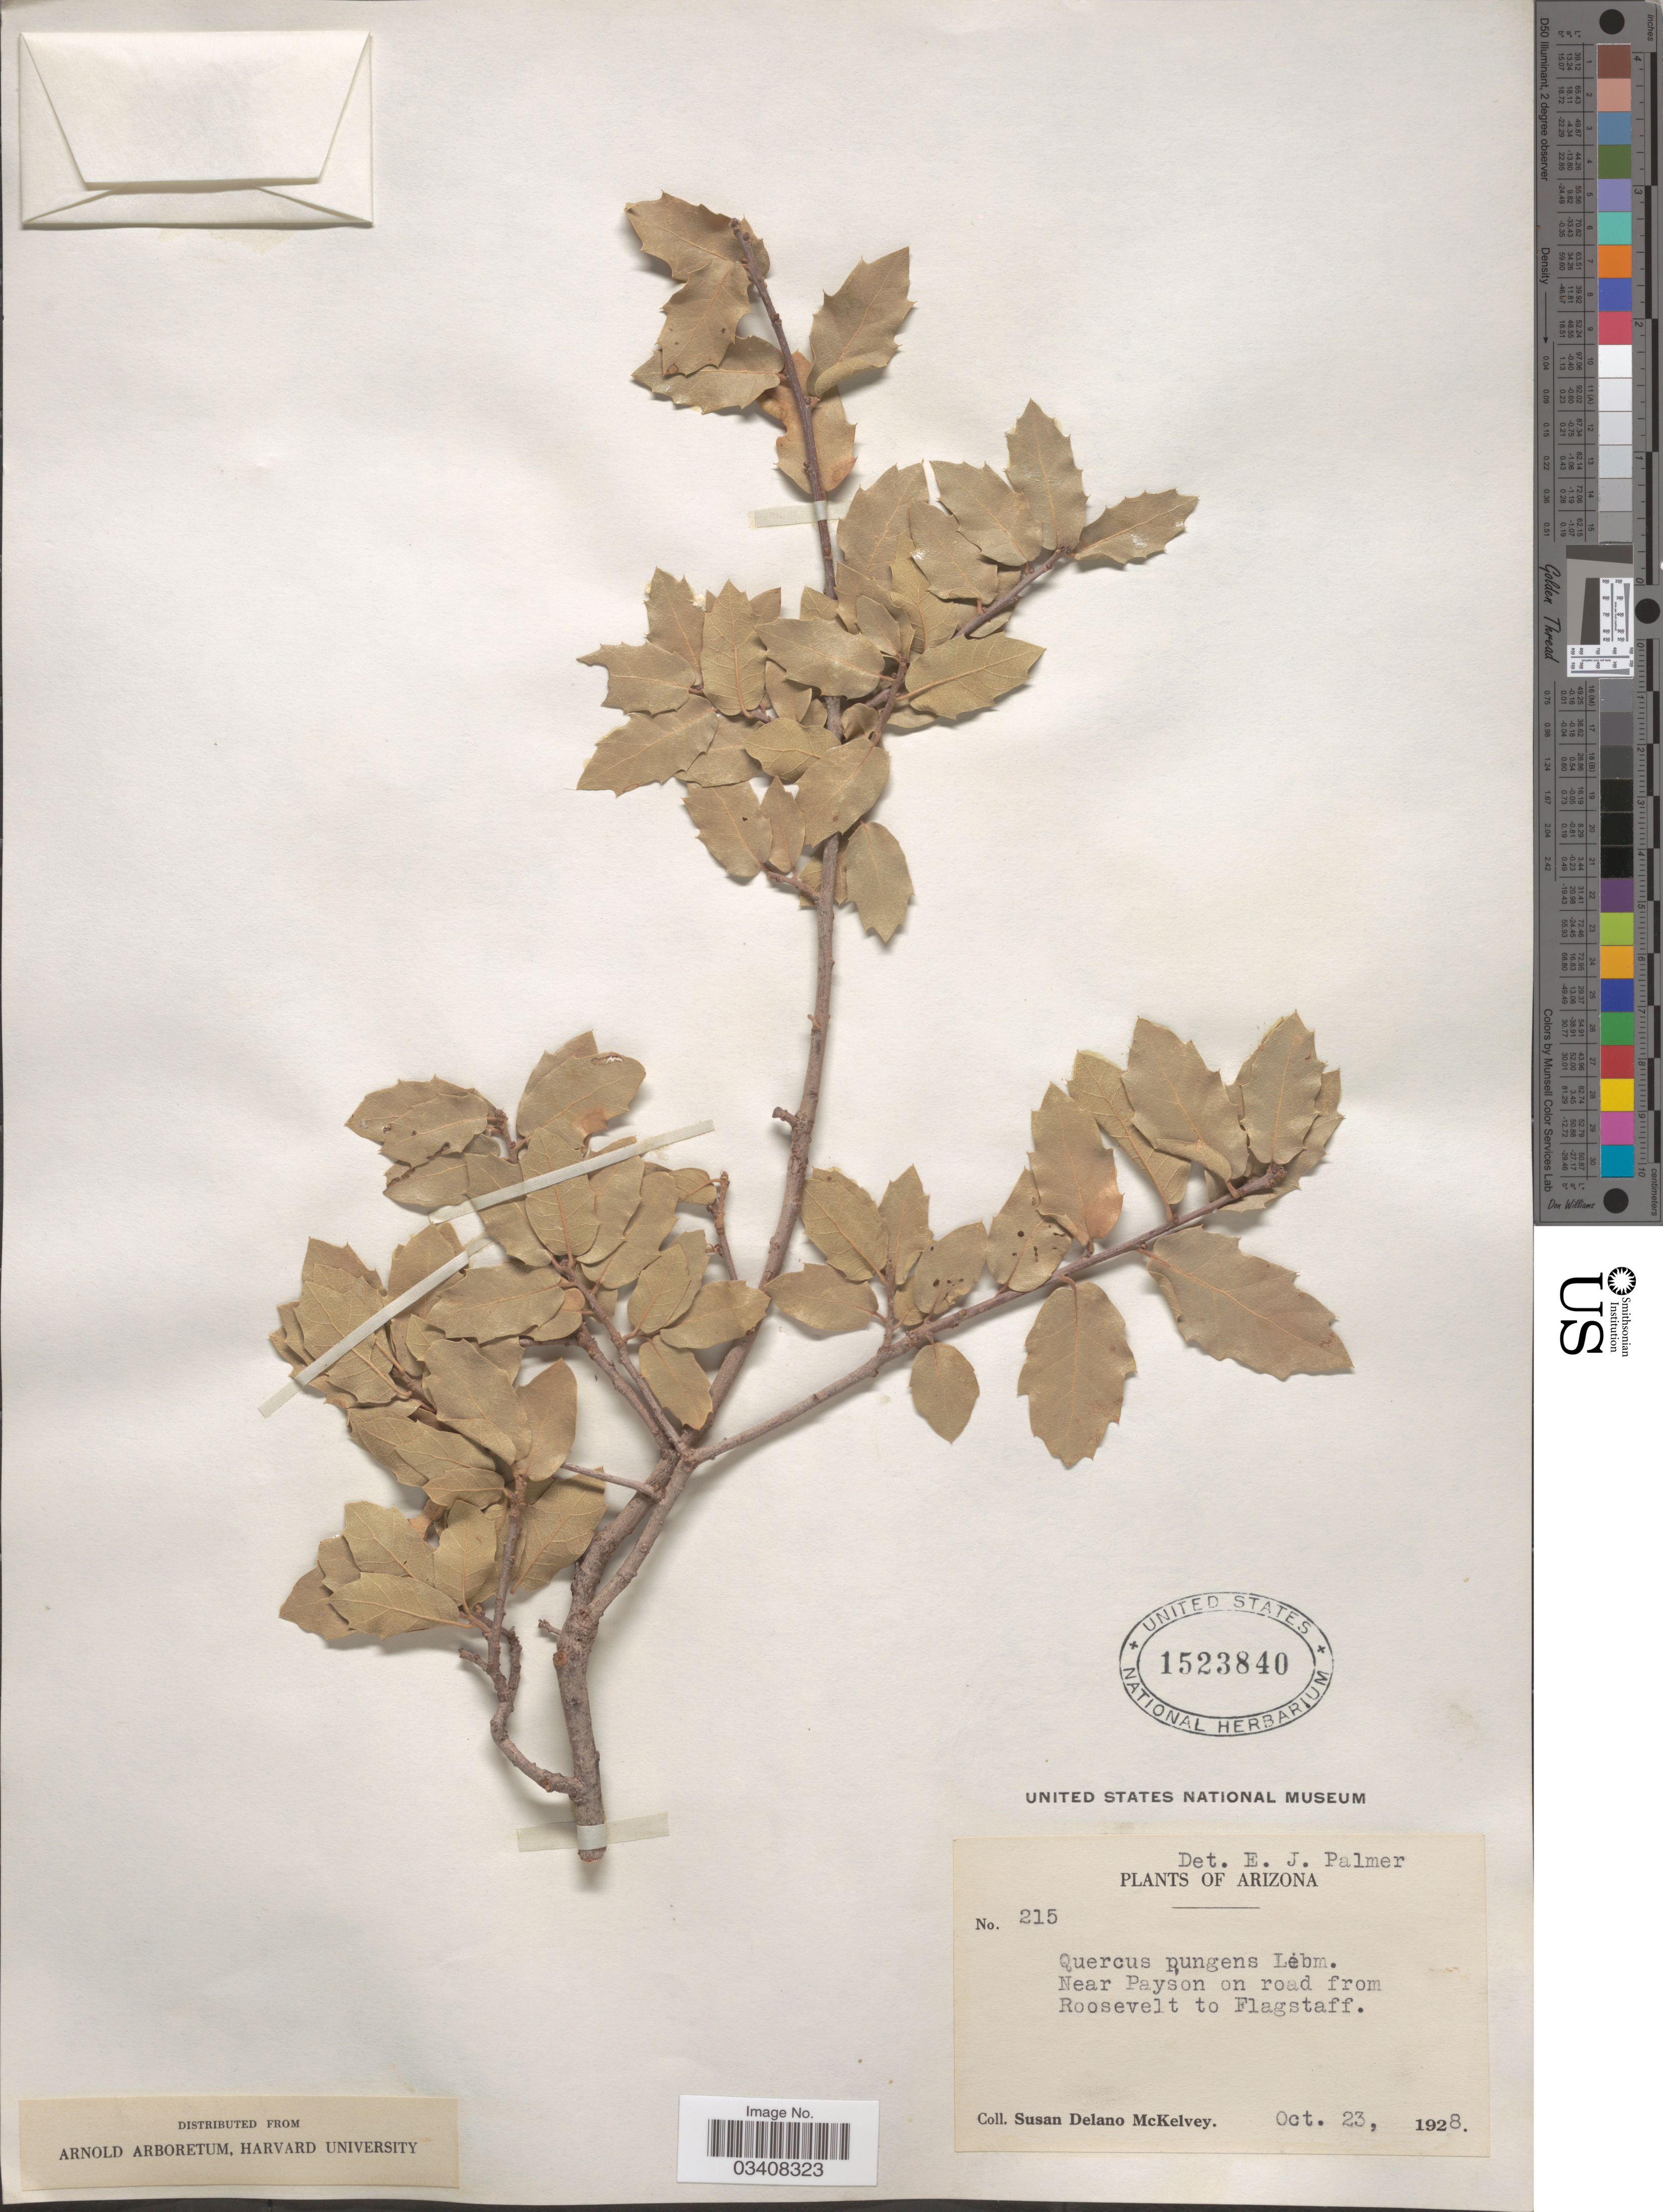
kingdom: Plantae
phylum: Tracheophyta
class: Magnoliopsida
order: Fagales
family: Fagaceae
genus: Quercus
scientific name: Quercus pungens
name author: Liebm.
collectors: S. A. McKelvey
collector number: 215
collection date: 1928-10-23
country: United States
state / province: Arizona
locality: Near Payson on road from Roosevelt to Flagstaff.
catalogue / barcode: US 1523840